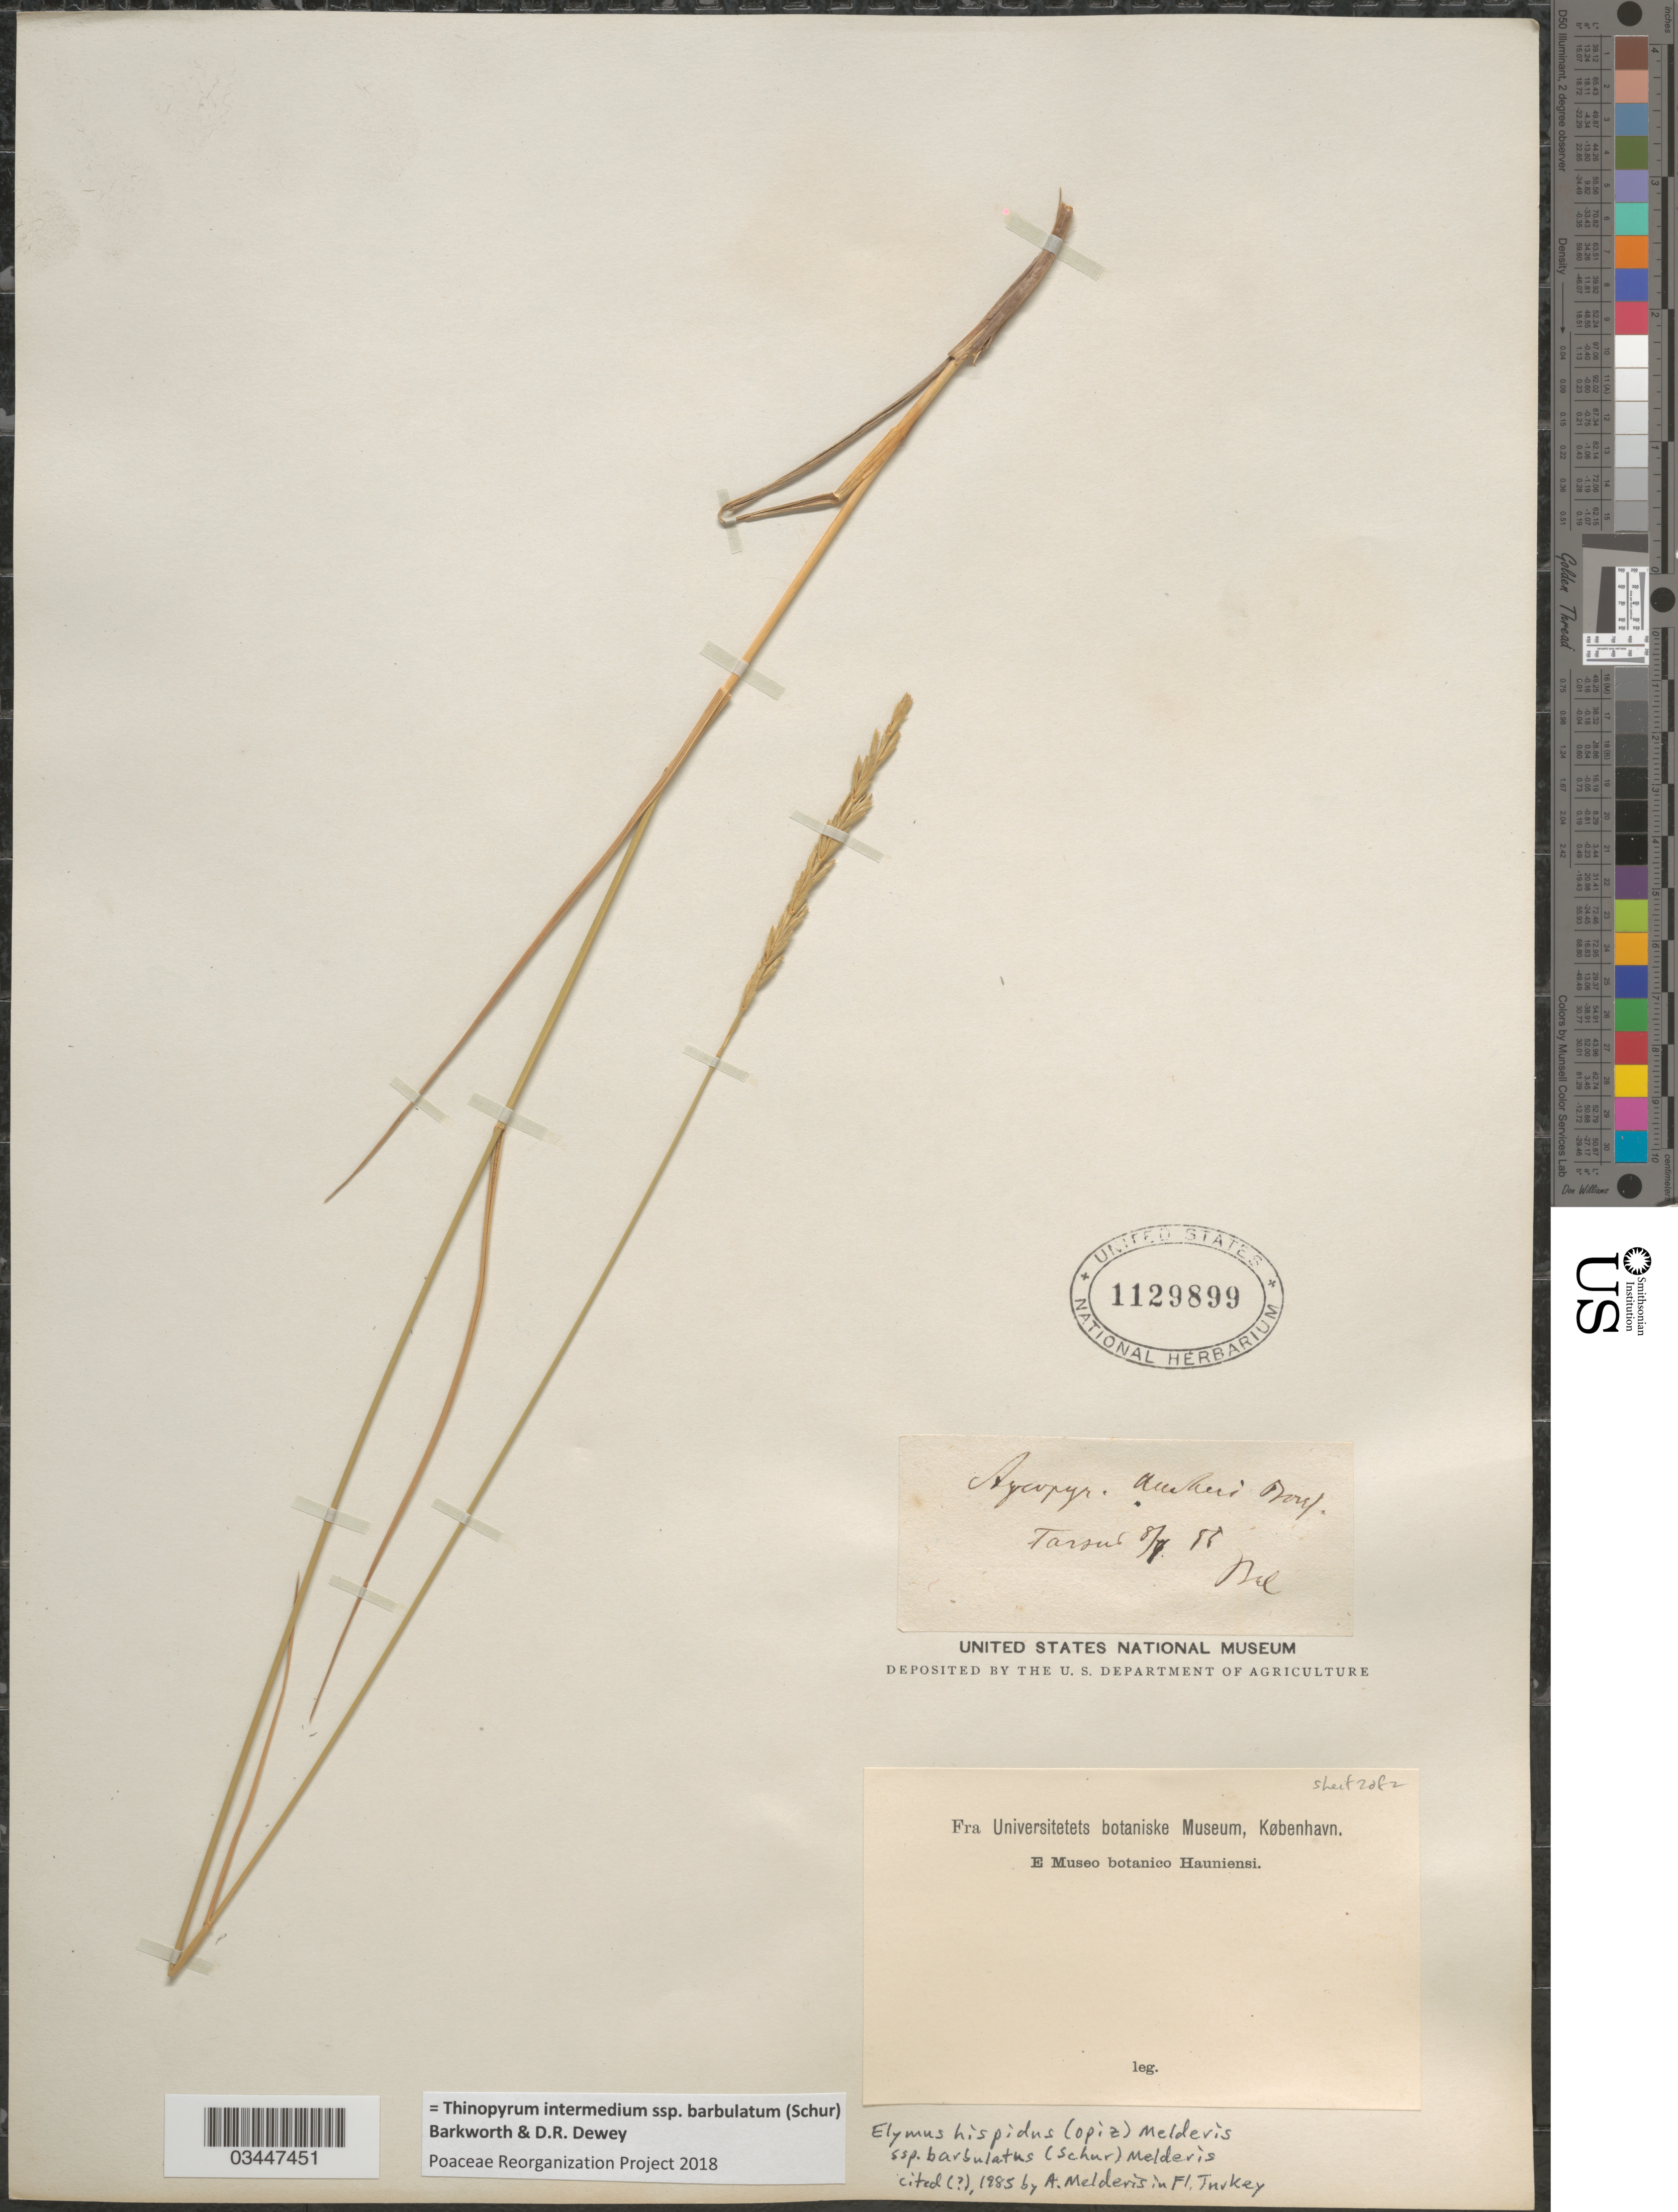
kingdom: Plantae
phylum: Tracheophyta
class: Liliopsida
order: Poales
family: Poaceae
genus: Thinopyrum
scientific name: Thinopyrum intermedium subsp. barbulatum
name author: (Schur) Barkworth & Dewey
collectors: Bal.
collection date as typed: Transcribed d/m/y: 8/1/55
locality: Tarsus.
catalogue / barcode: US 1129899